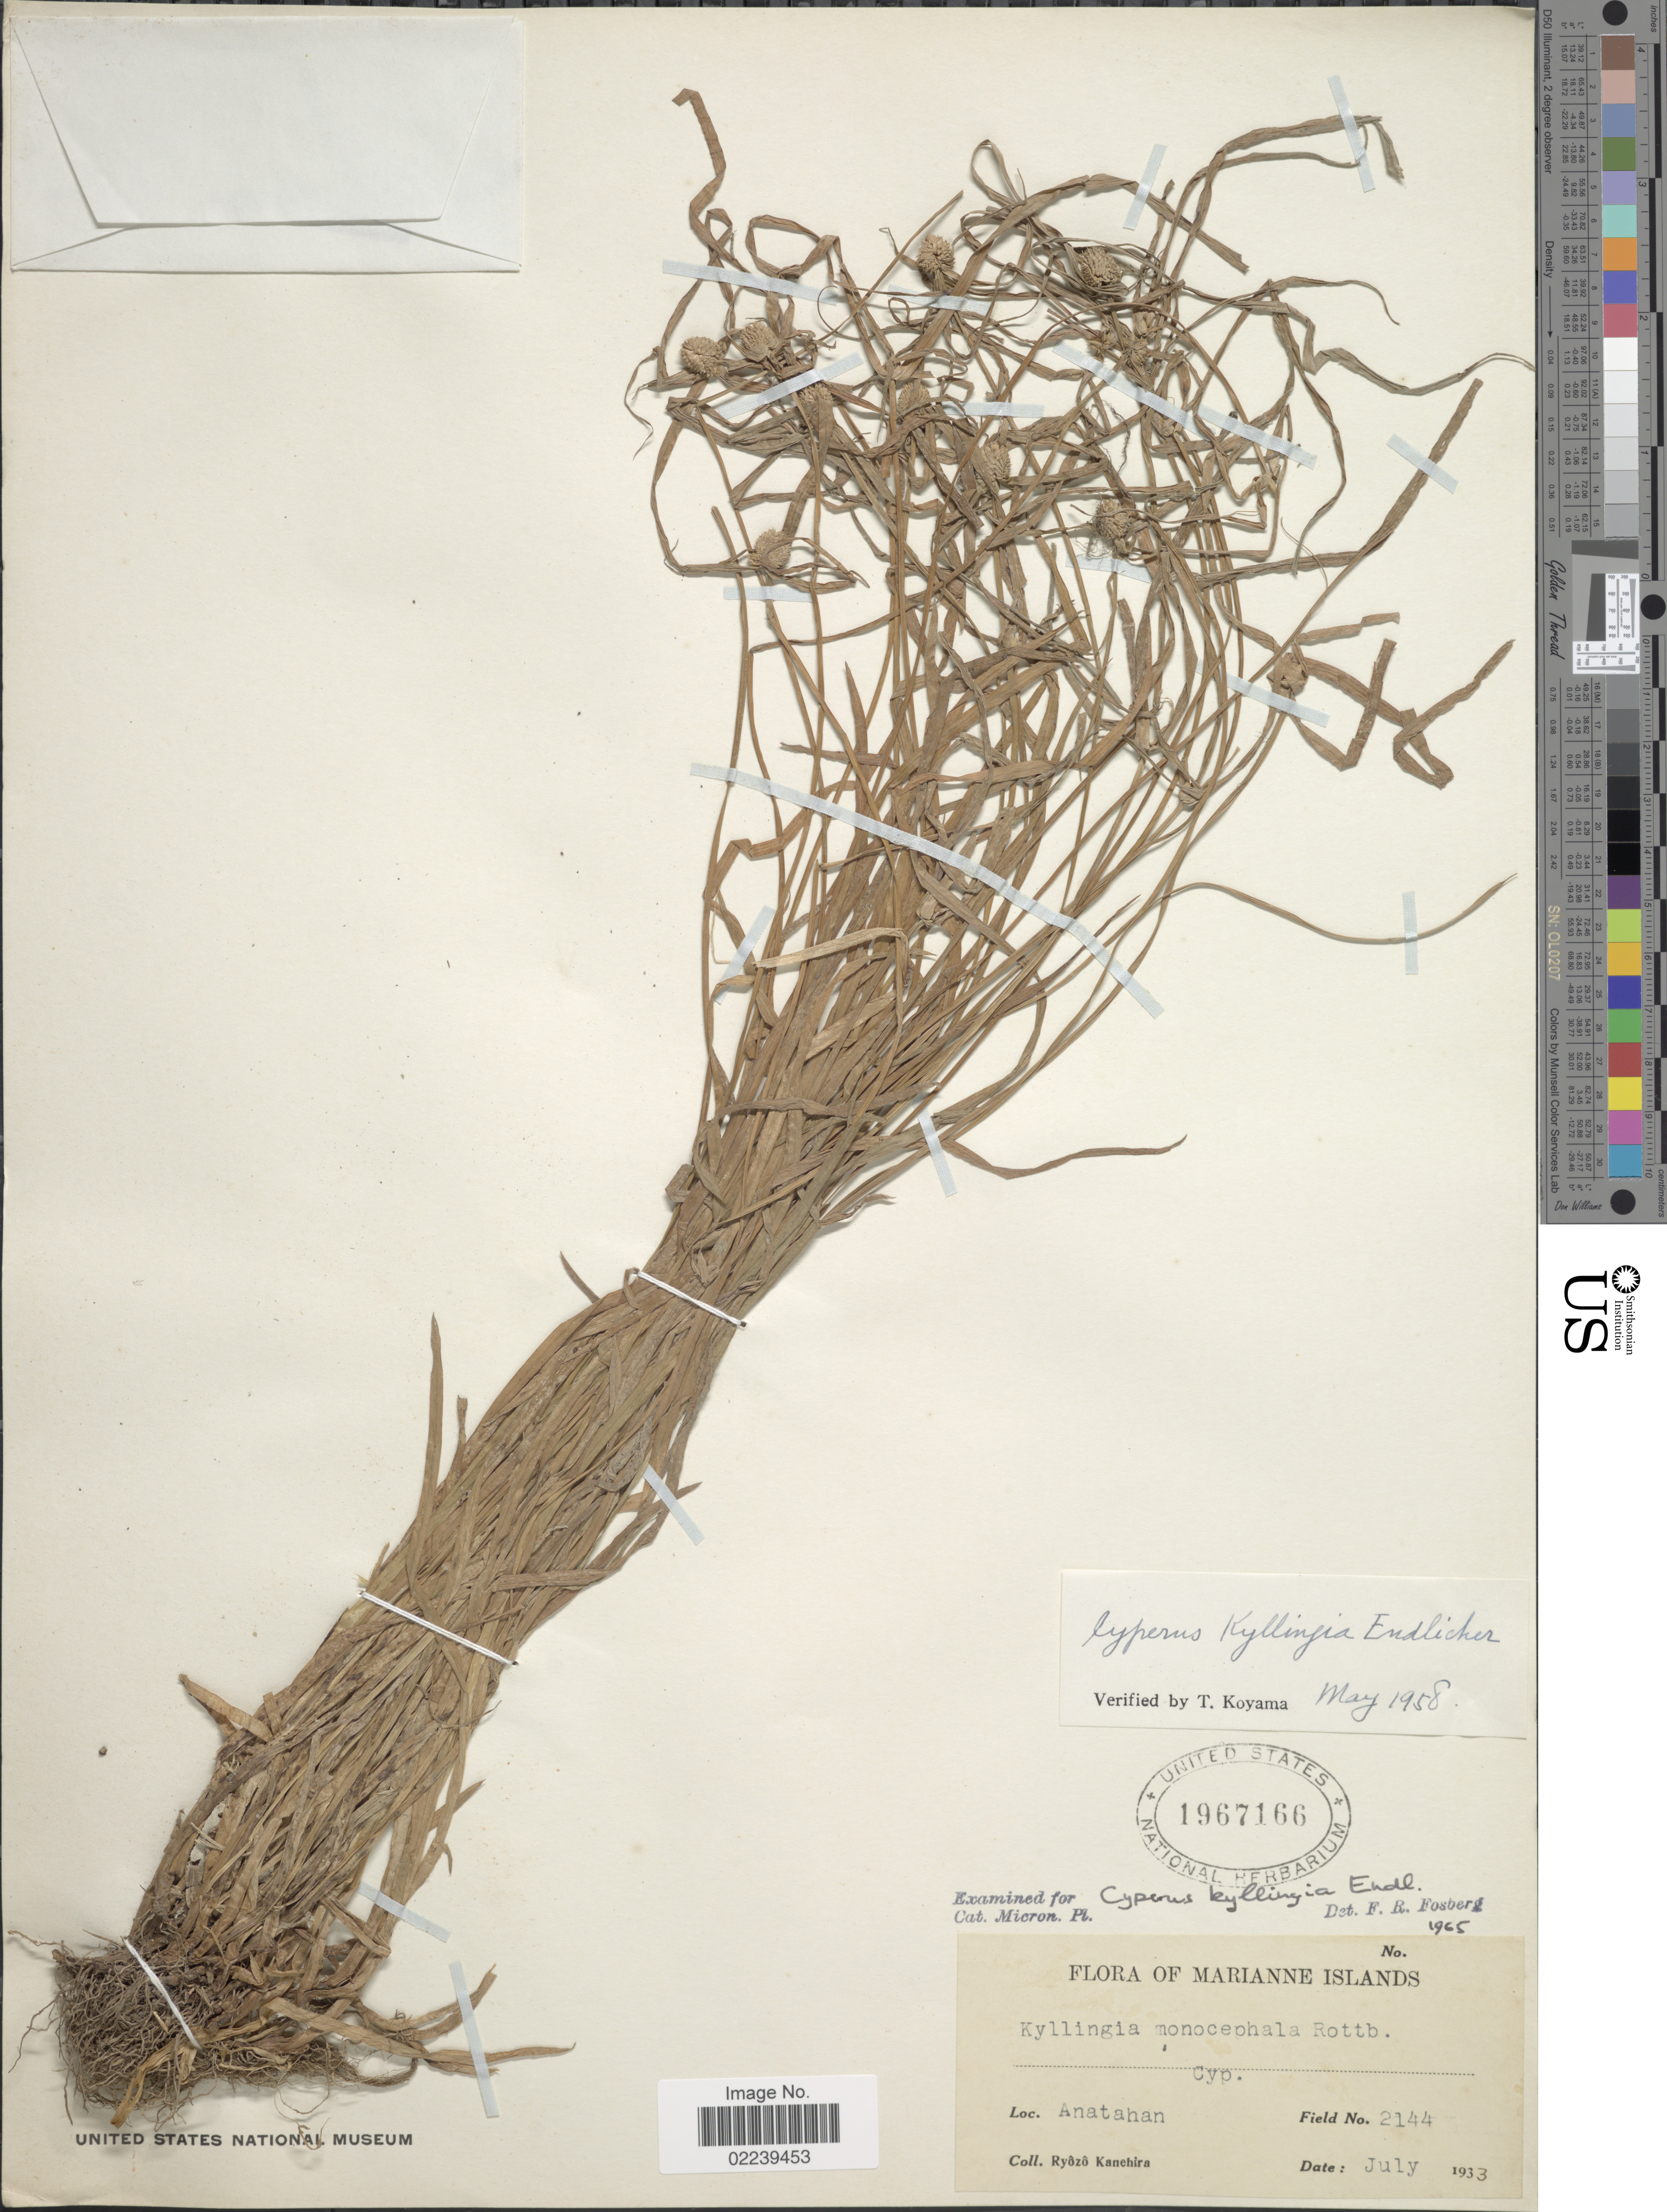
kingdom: Plantae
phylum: Tracheophyta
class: Liliopsida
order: Poales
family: Cyperaceae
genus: Cyperus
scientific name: Cyperus mindorensis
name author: (Steud.) Huygh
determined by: Strong, M. T., (US), Smithsonian Institution - National Museum of Natural History (UNITED STATES)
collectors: R. Kanehira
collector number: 2144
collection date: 1933-07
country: Northern Mariana Islands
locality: Marianne Islands, Anatahan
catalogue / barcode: US 1967166